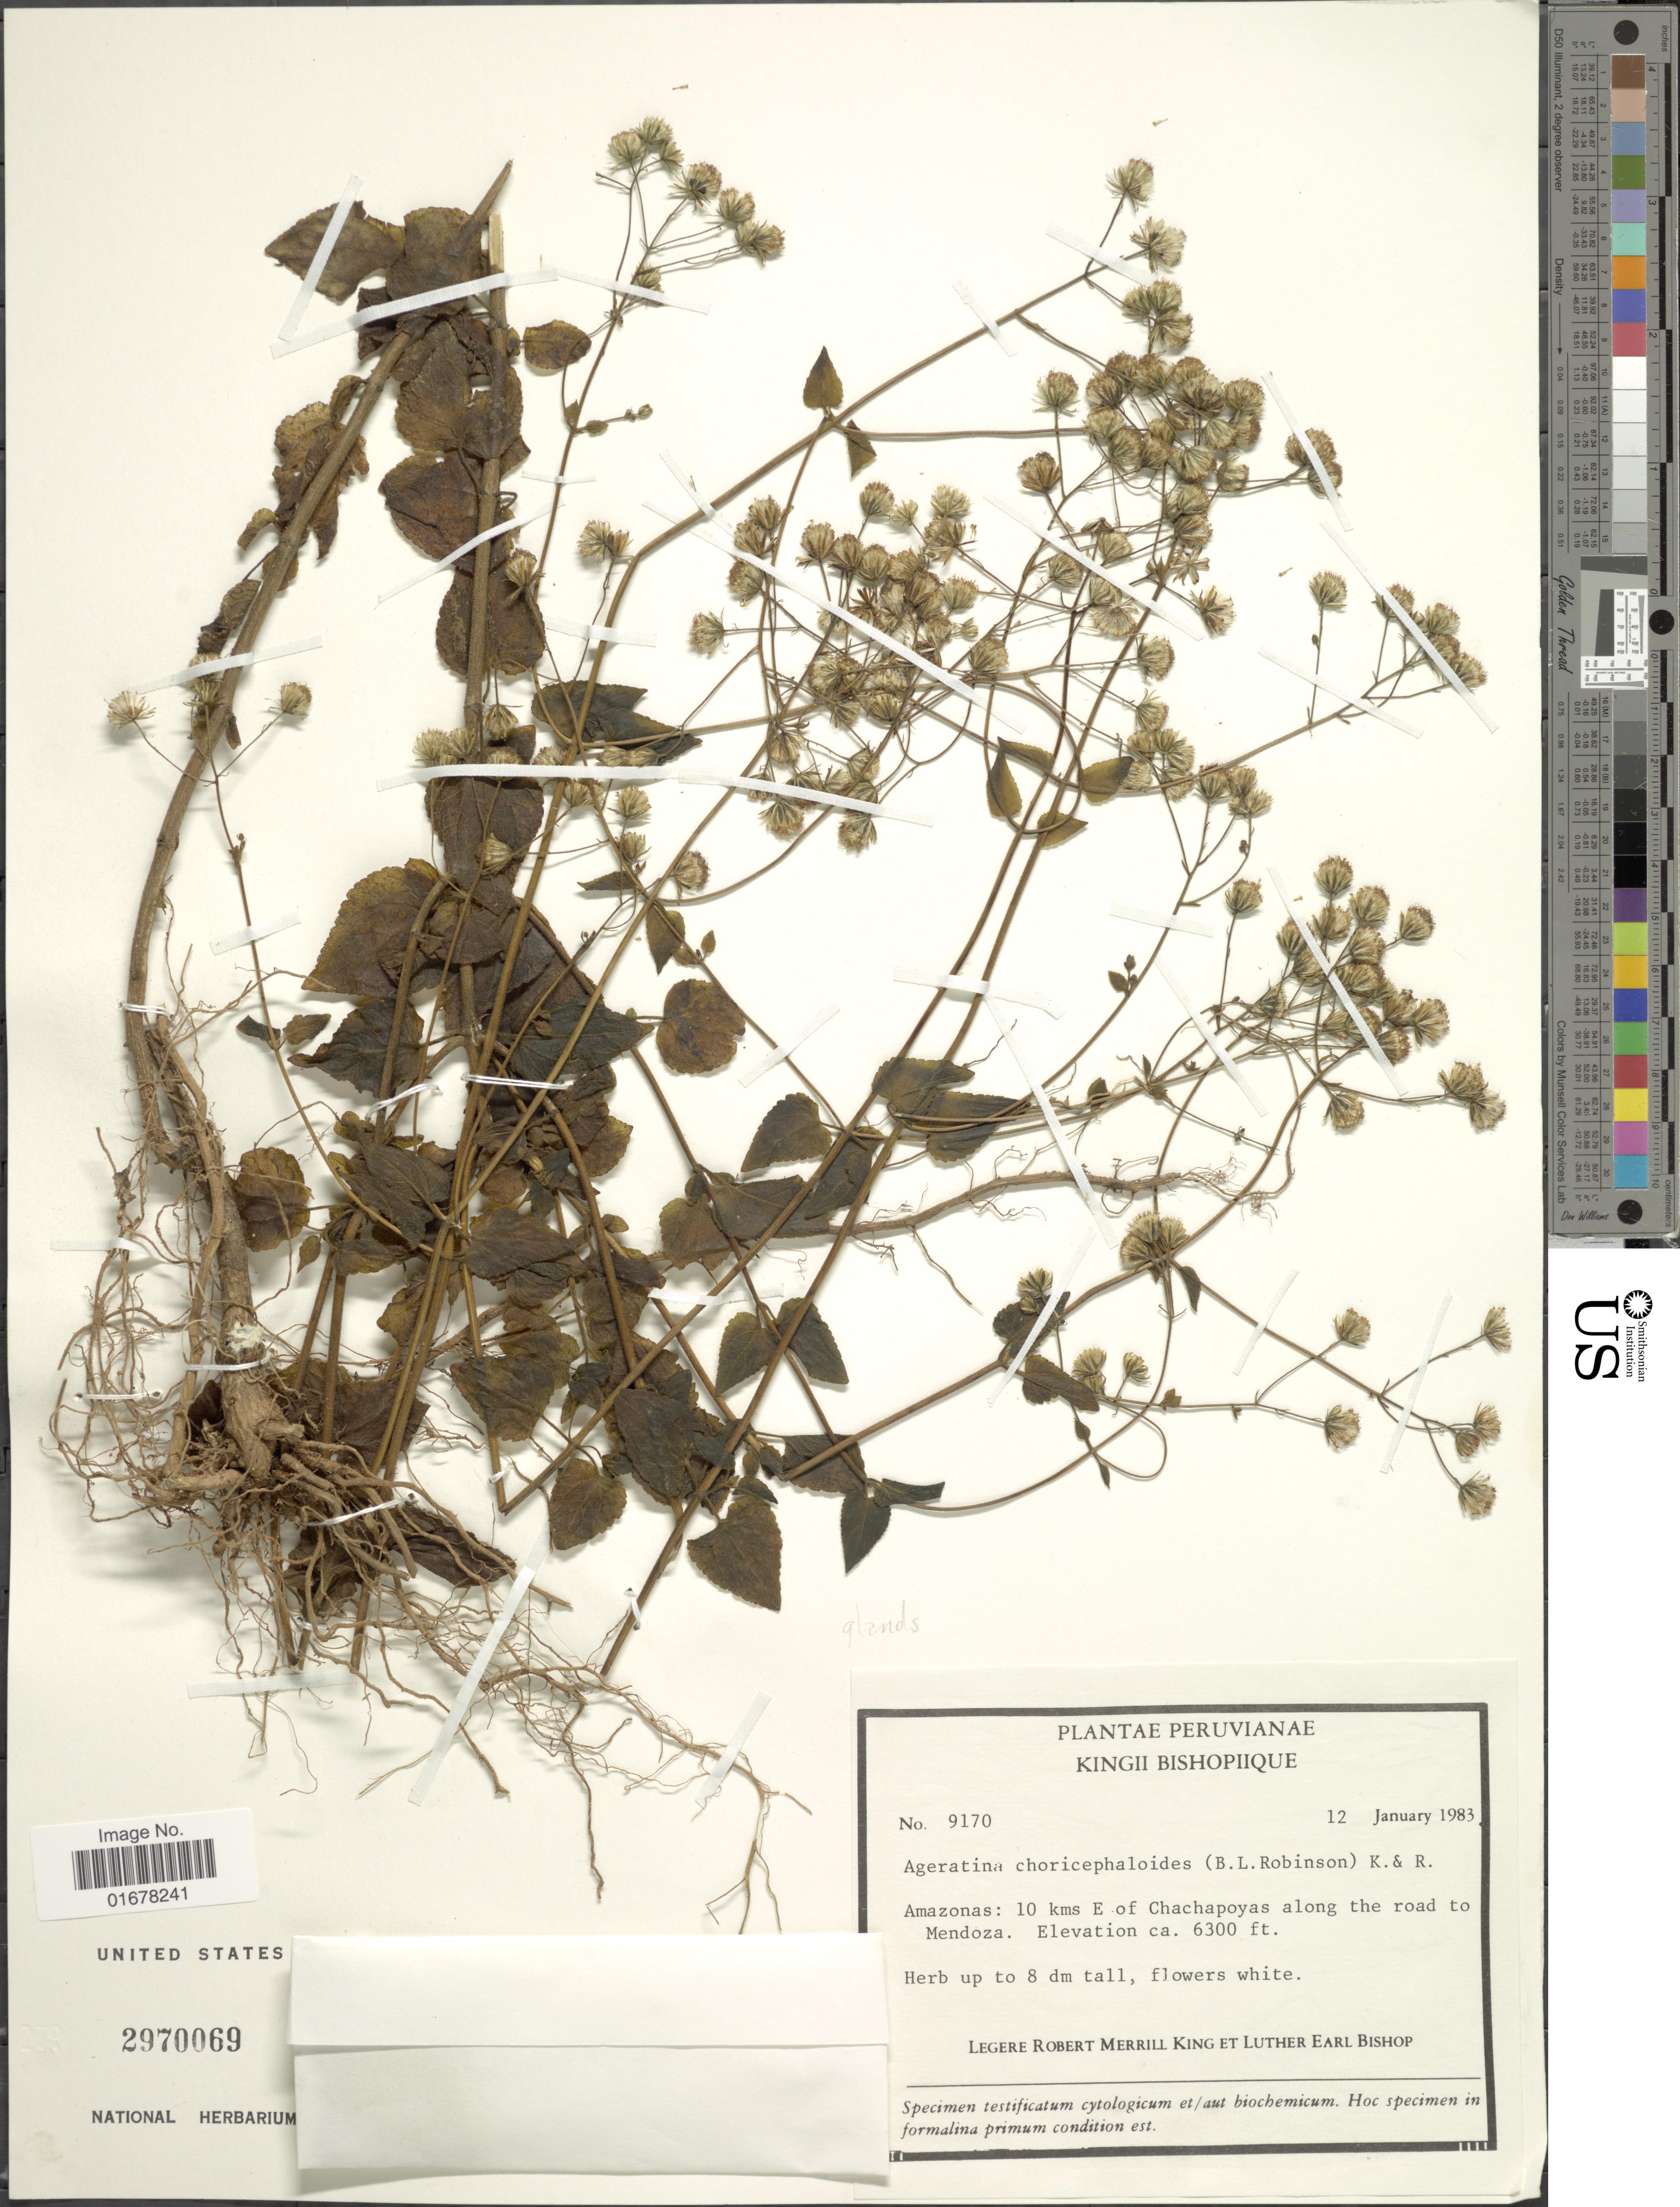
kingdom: Plantae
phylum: Tracheophyta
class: Magnoliopsida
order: Asterales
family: Asteraceae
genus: Ageratina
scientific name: Ageratina choricephaloides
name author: (B.L. Rob.) R.M. King & H. Rob.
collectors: R. M. King & L. E. Bishop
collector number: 9170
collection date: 1983-01-12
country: Peru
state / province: Amazonas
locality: Amazonas: 10 kms E of Chachapoyas along the road to Mendoza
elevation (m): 1920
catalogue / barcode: US 2970069